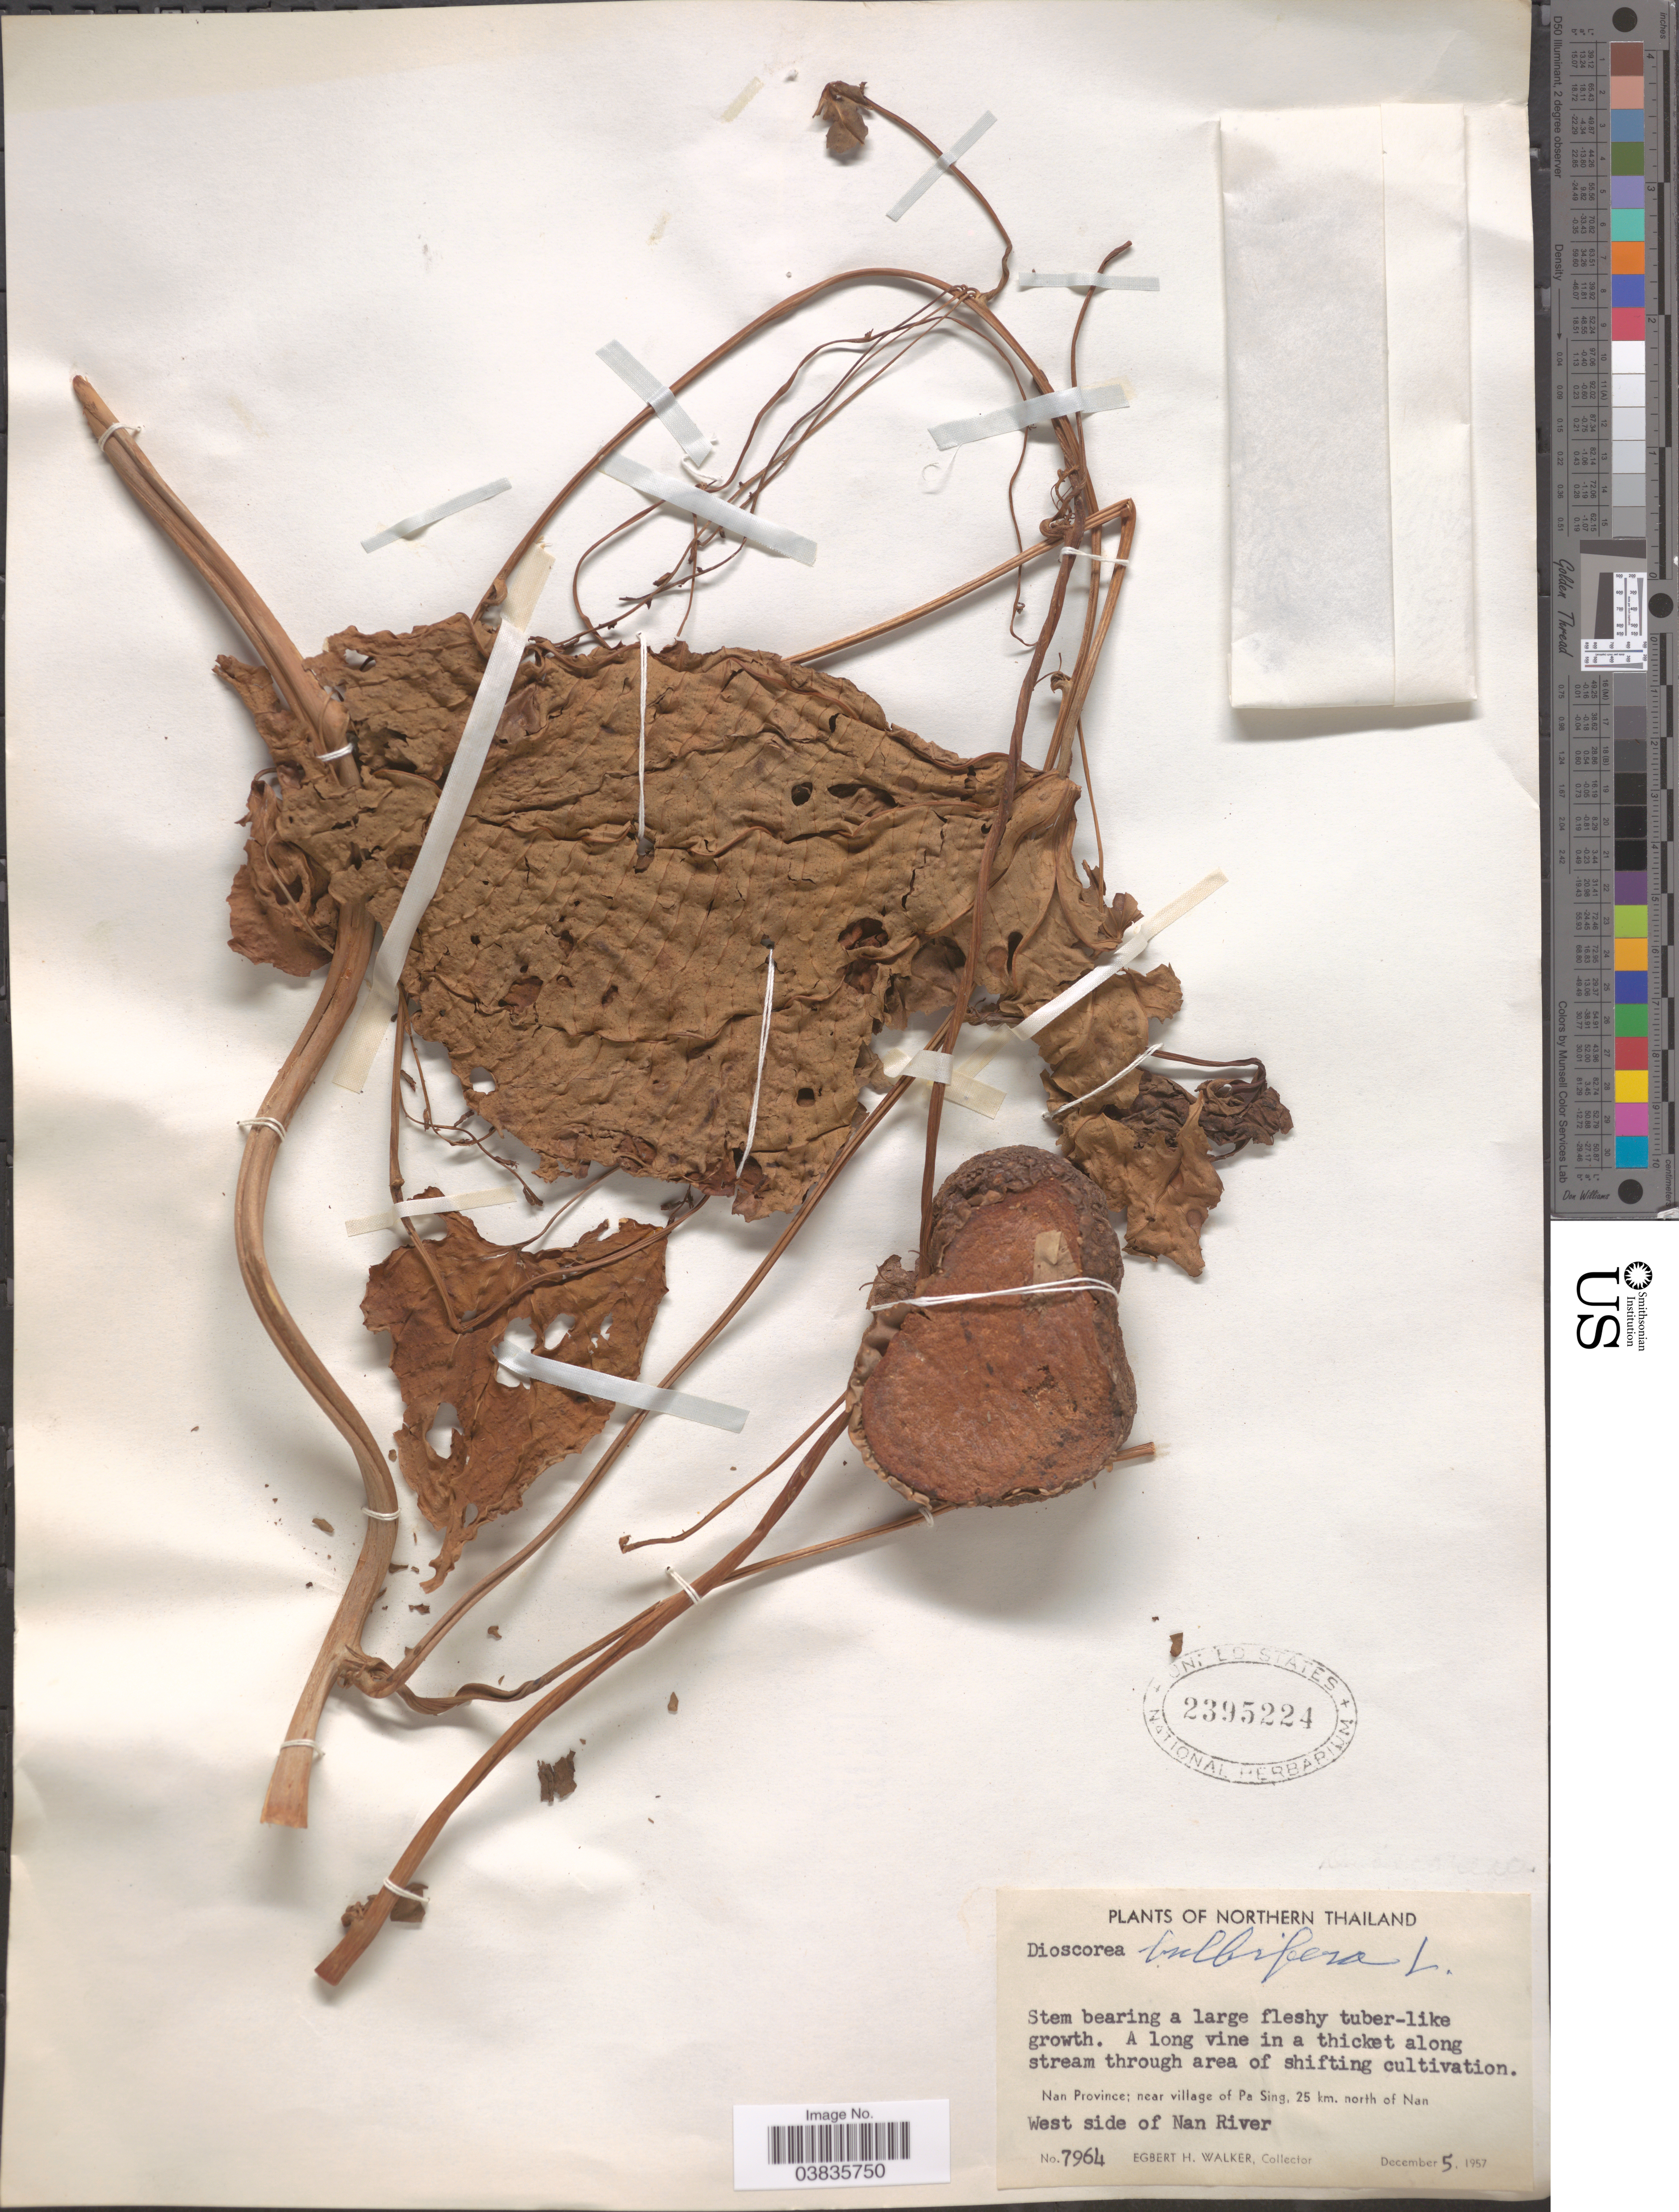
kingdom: Plantae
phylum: Tracheophyta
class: Liliopsida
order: Dioscoreales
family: Dioscoreaceae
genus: Dioscorea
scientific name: Dioscorea bulbifera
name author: L.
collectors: E. H. Walker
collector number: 7964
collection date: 1957-12-05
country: Thailand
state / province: Nan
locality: Northern Thailand. Nan Province; near village of Pa Sing, 25 km. north of Nan. West side of Nan River.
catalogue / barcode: US 2395224